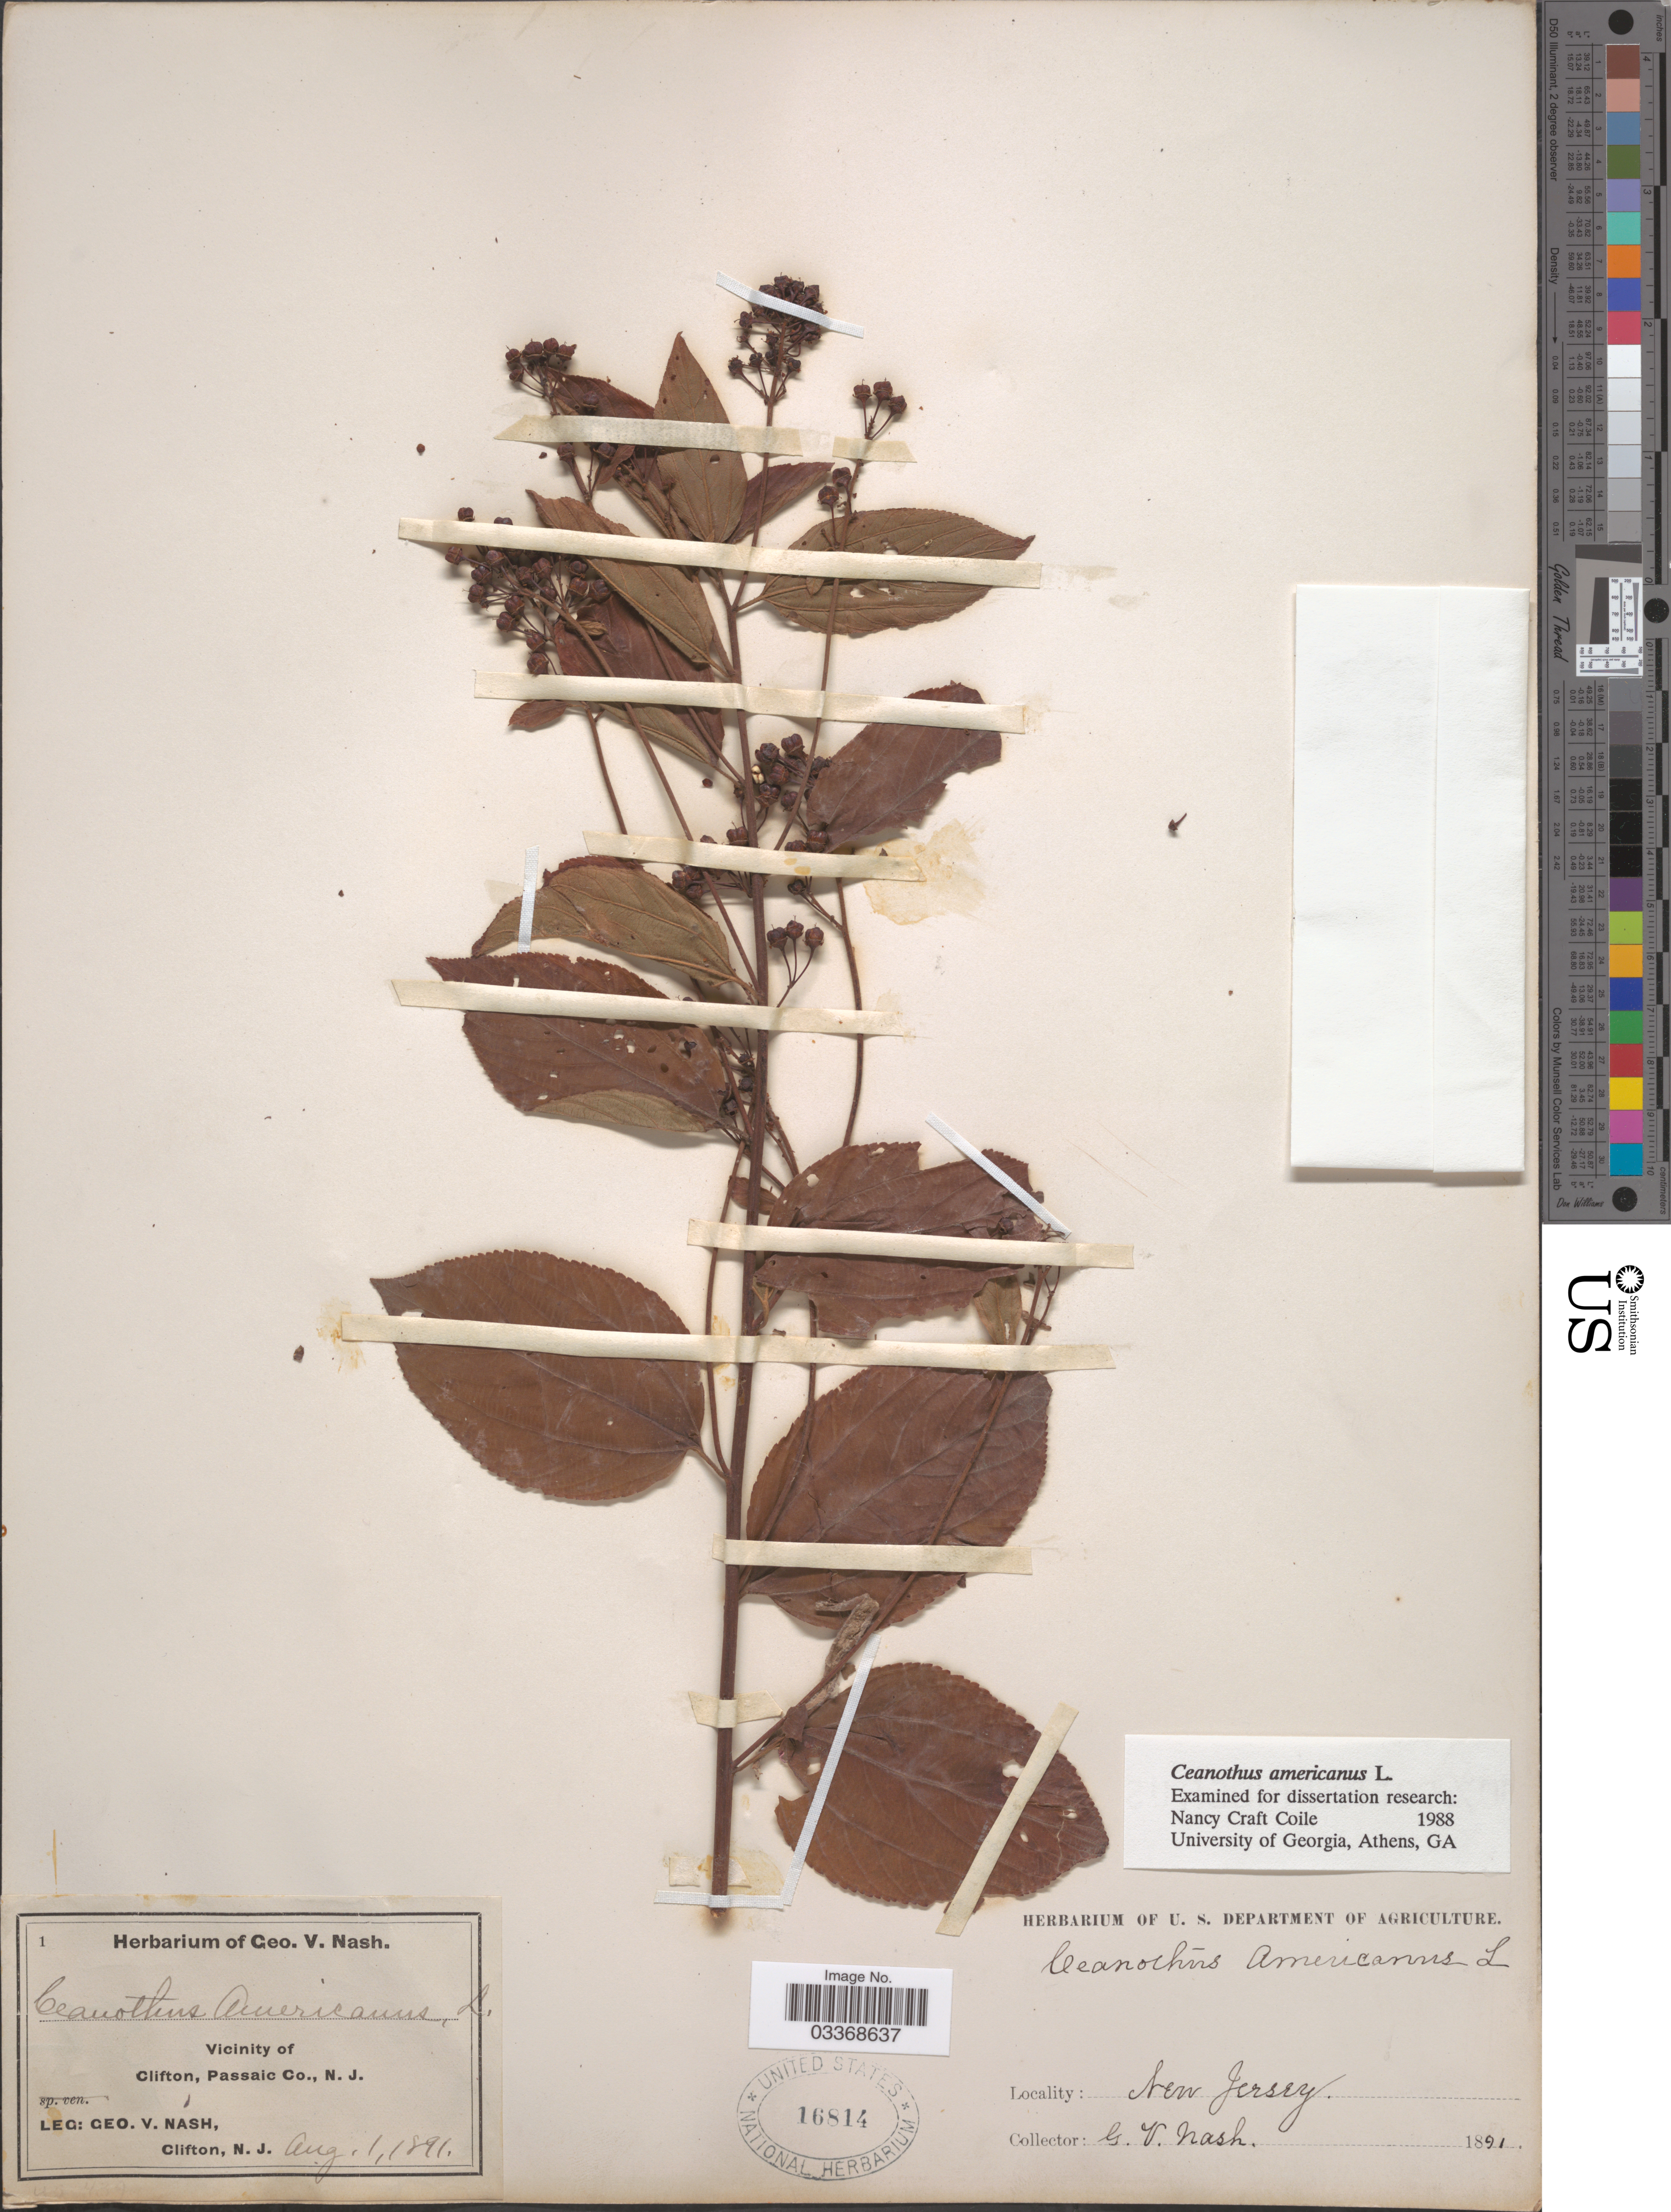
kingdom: Plantae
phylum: Tracheophyta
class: Magnoliopsida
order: Rosales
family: Rhamnaceae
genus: Ceanothus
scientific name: Ceanothus americanus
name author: L.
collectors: G. V. Nash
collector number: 1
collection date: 1891-08-01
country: United States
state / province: New Jersey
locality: Vicinity of Clifton, Passaic Co.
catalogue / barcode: US 16814